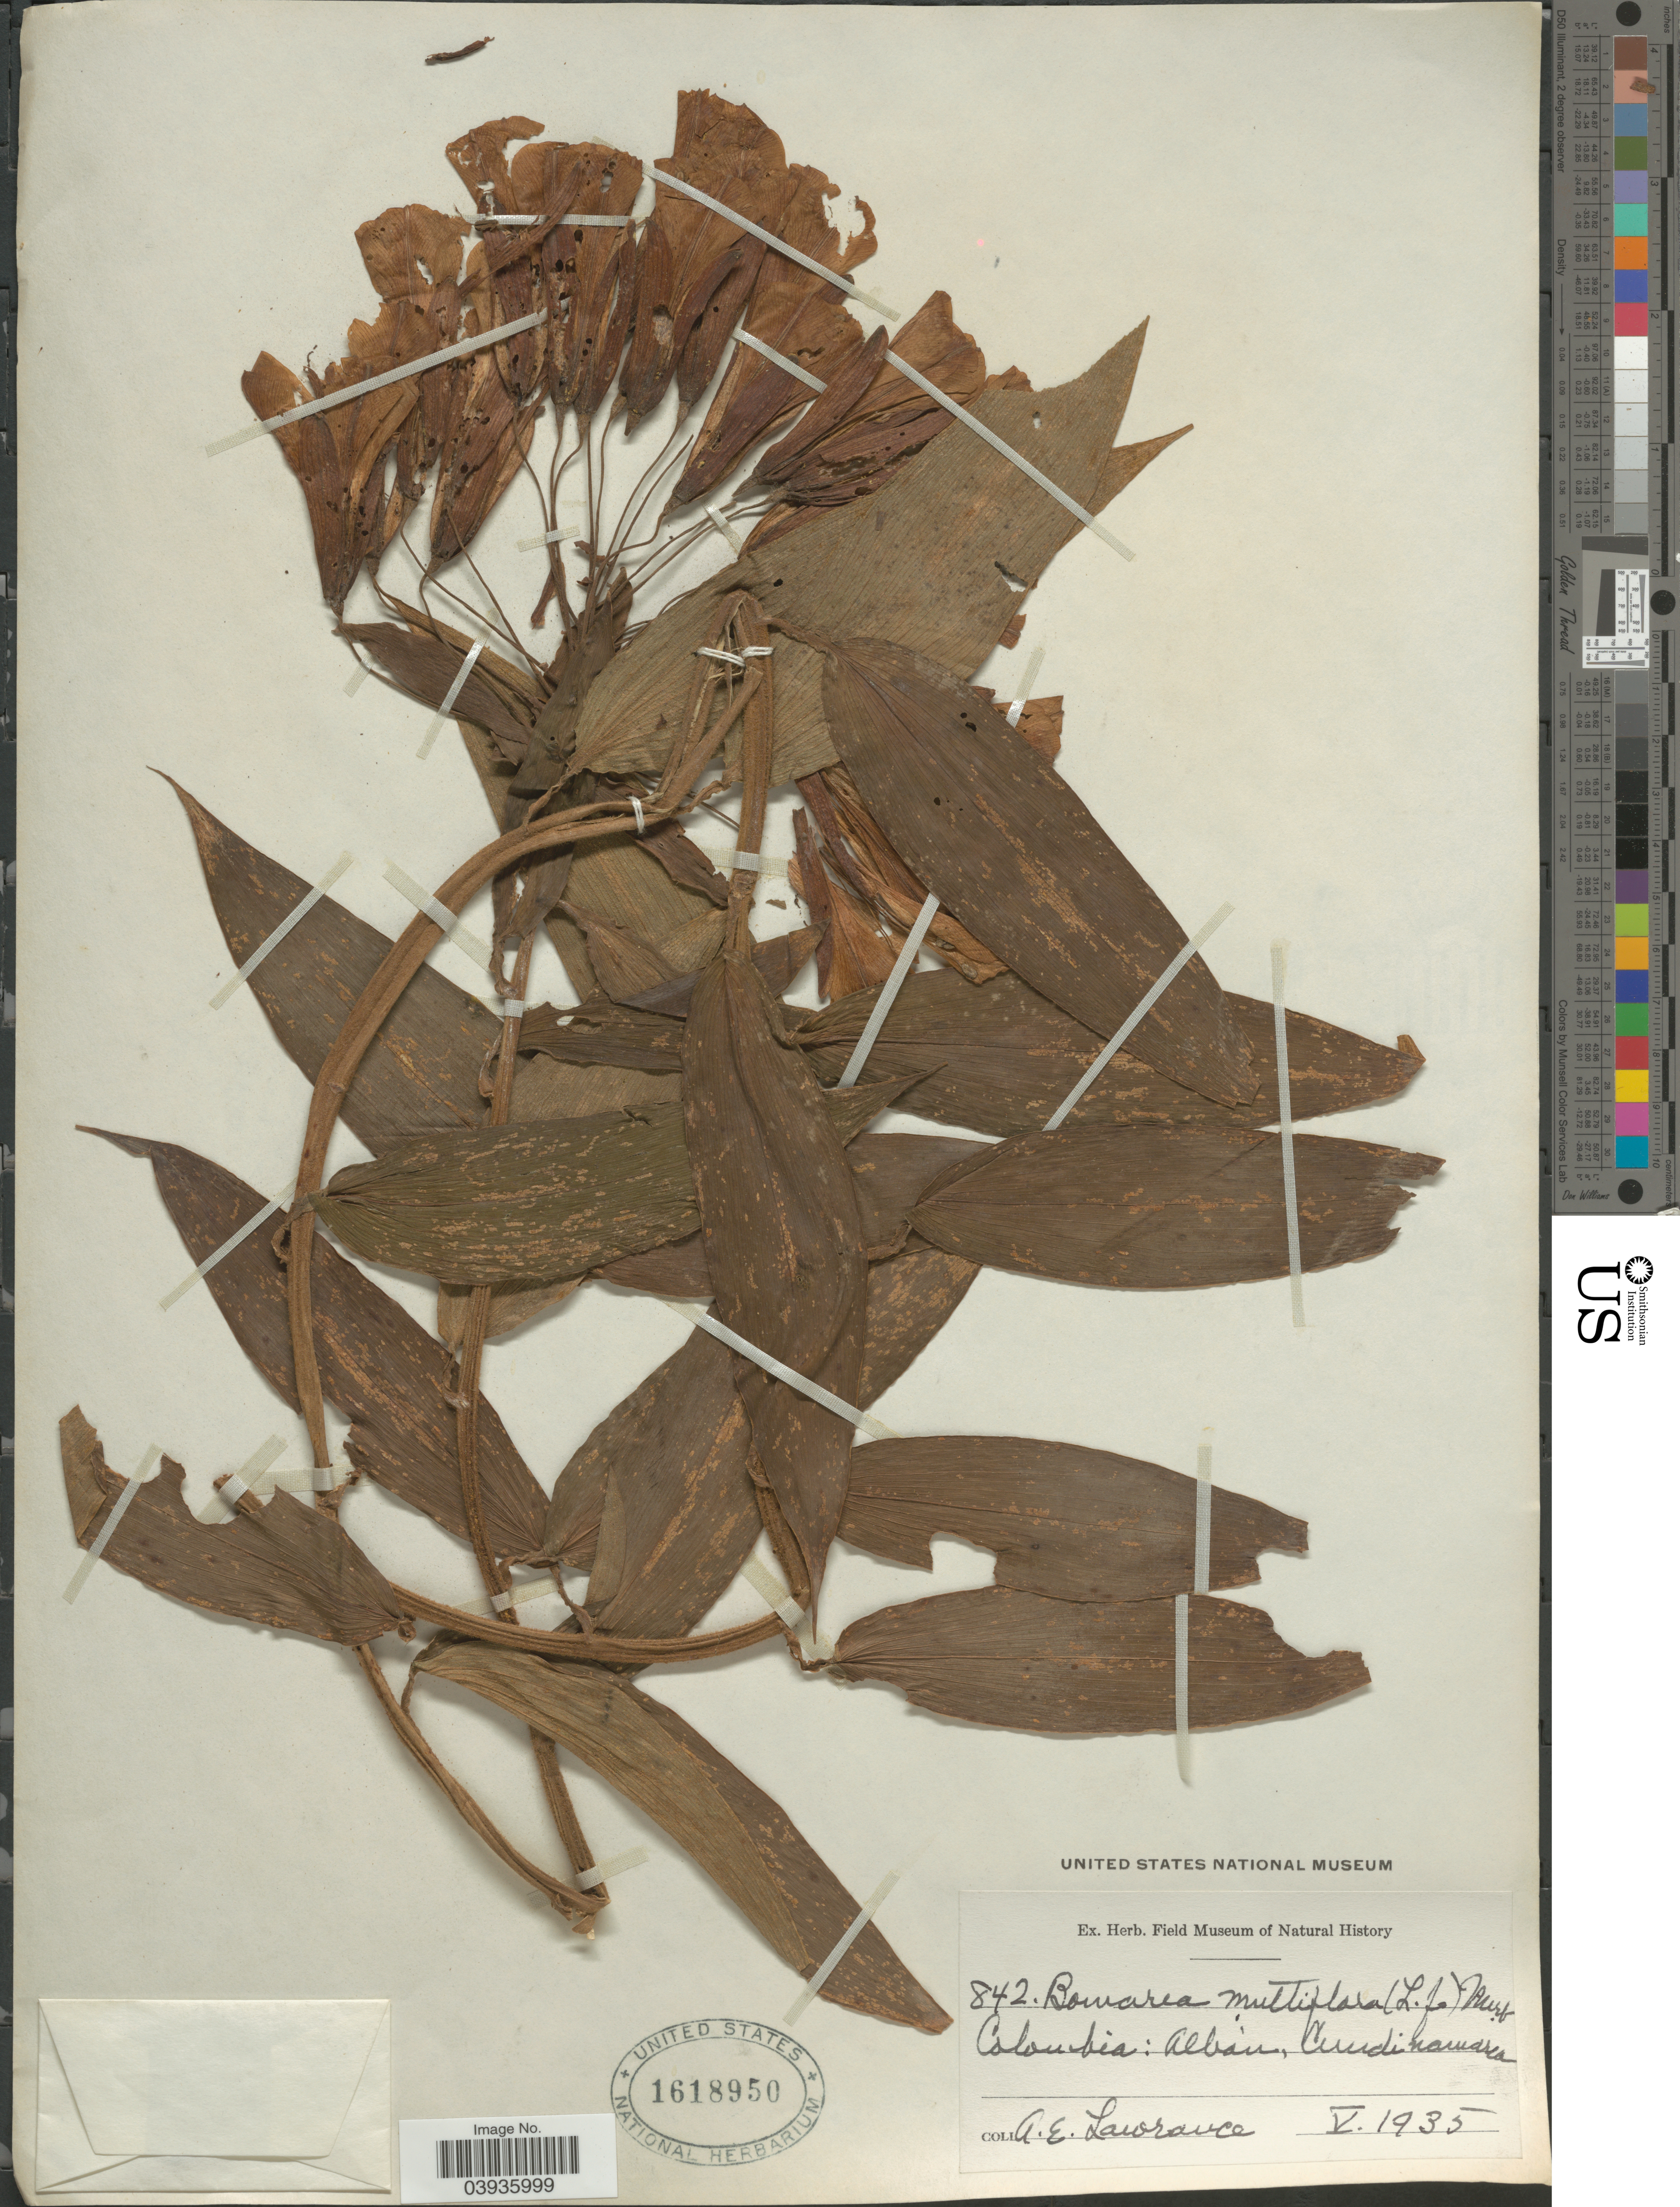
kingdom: Plantae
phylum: Tracheophyta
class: Liliopsida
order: Liliales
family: Alstroemeriaceae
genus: Bomarea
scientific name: Bomarea multiflora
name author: (L. f.) Mirb.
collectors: A. Lawrance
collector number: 842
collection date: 1935-05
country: Colombia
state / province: Cundinamarca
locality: Albàn.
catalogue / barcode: US 1618950